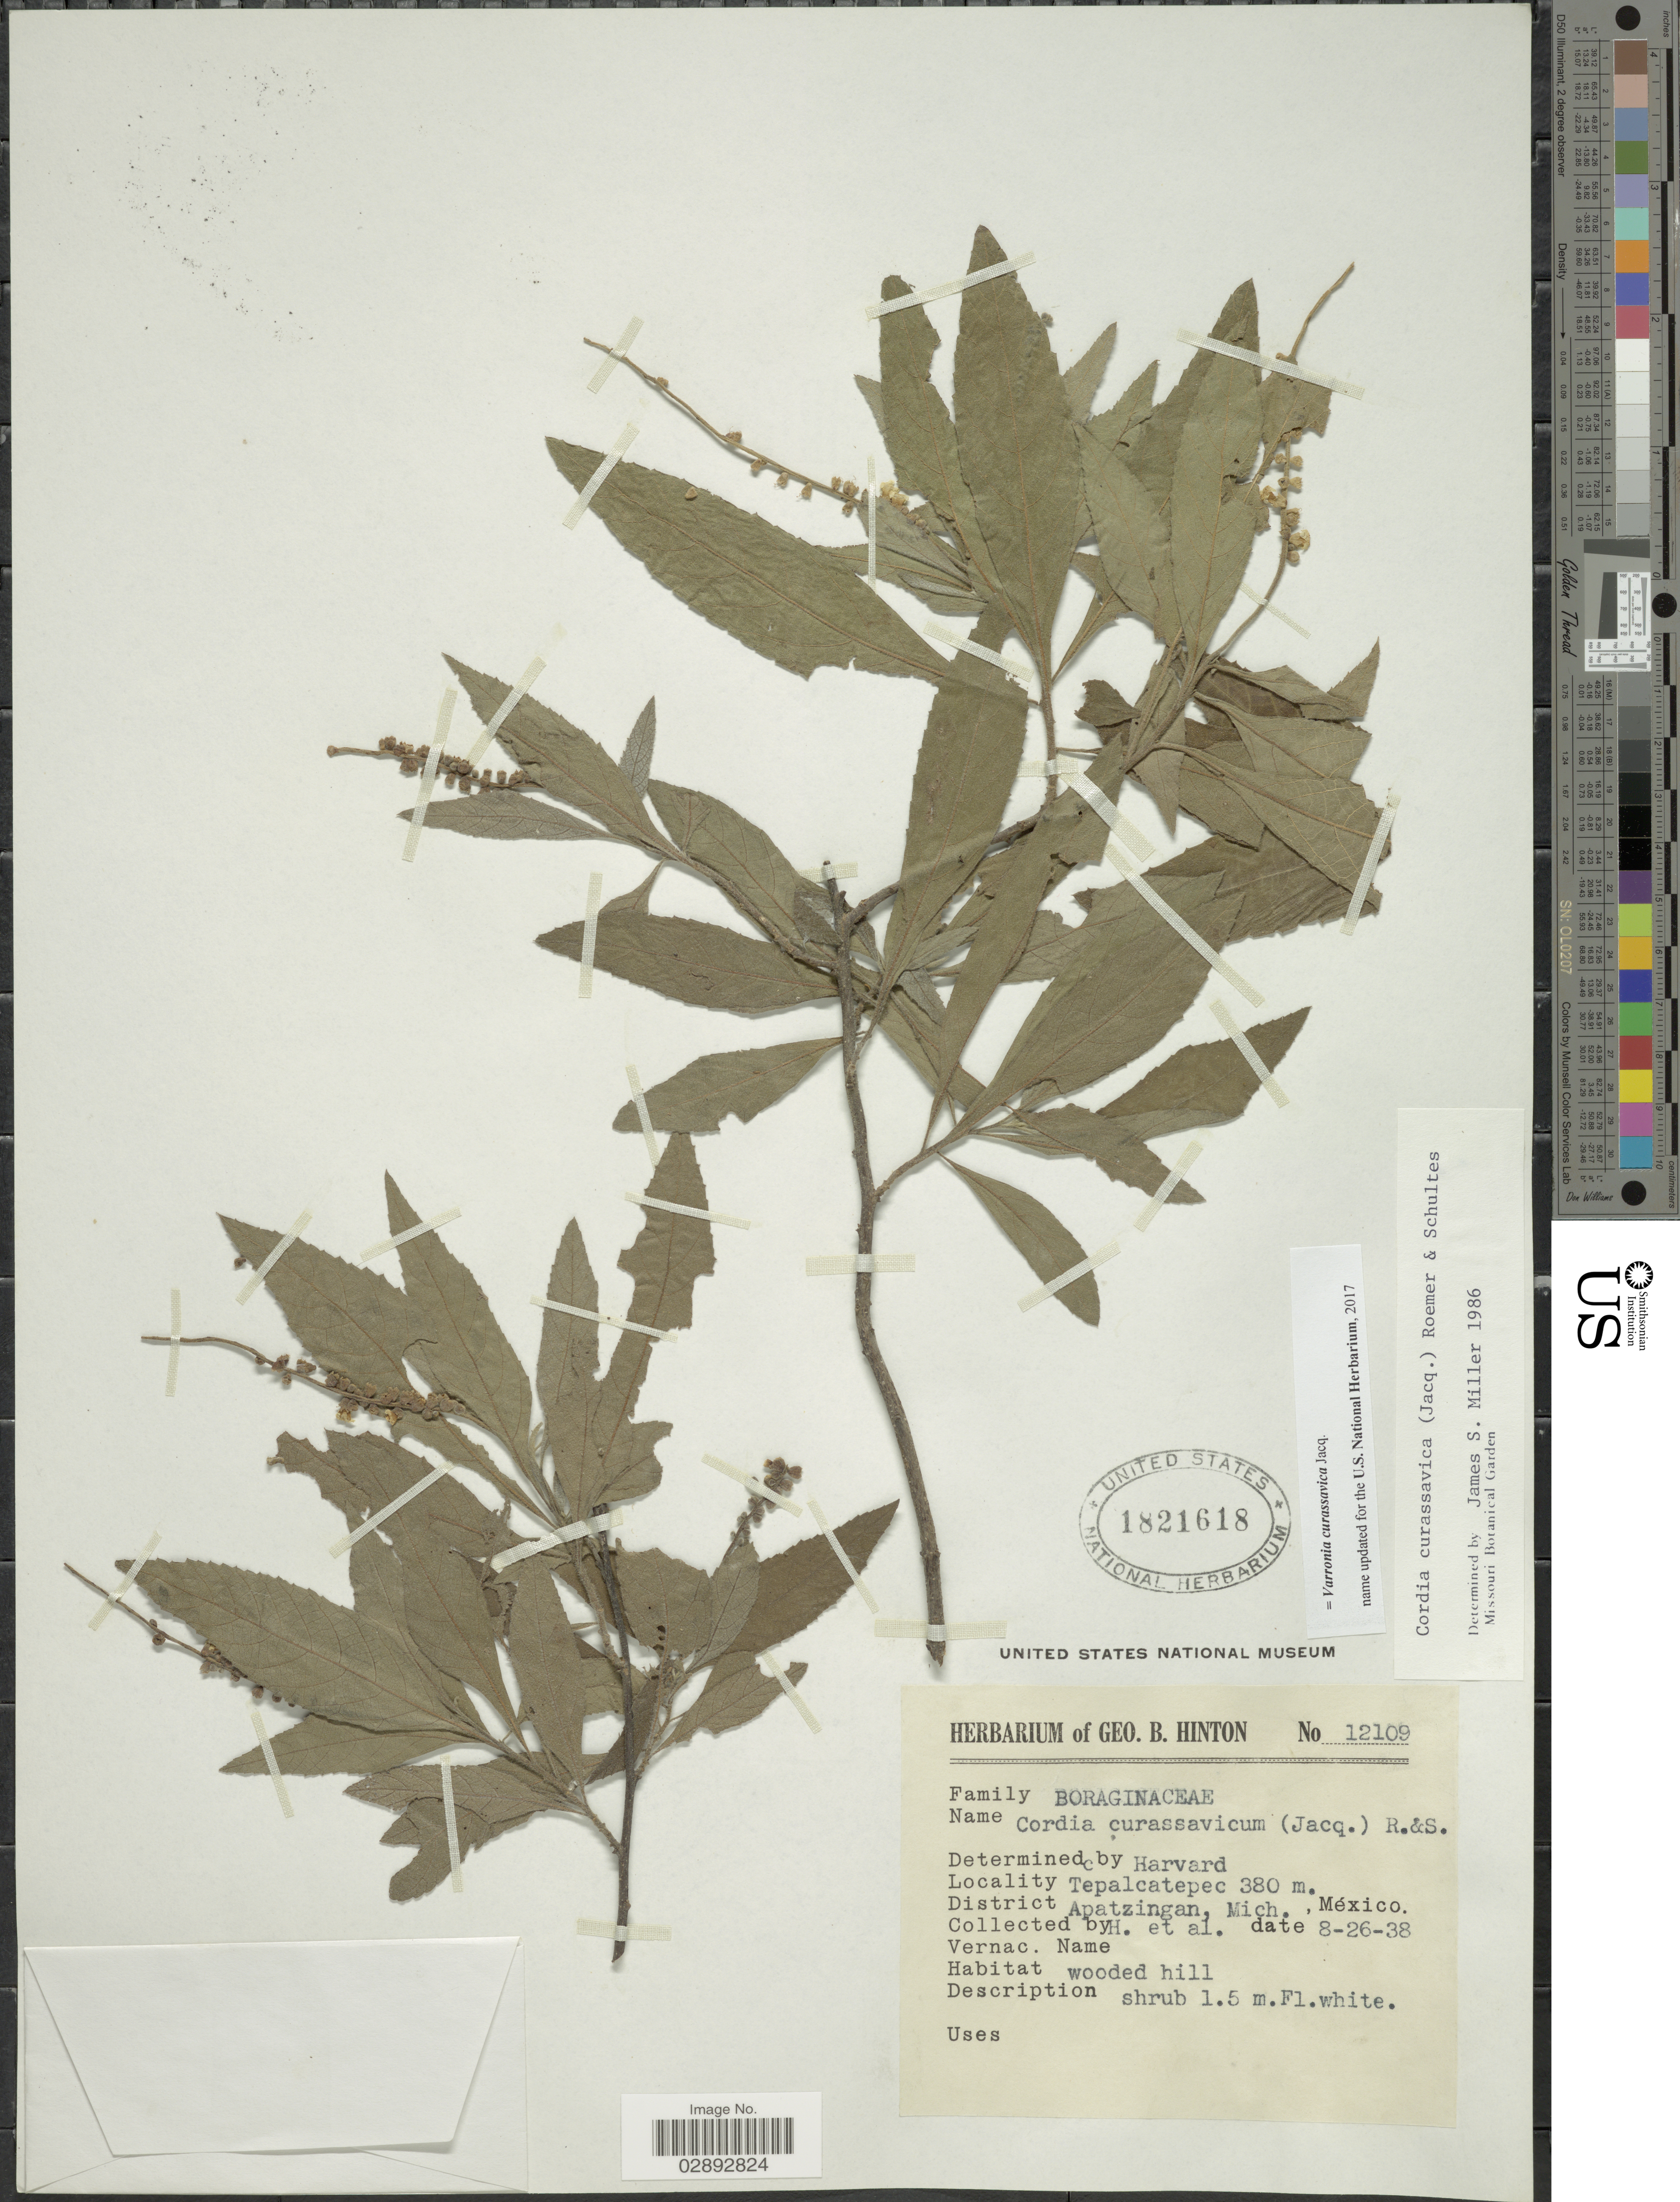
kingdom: Plantae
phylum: Tracheophyta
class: Magnoliopsida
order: Boraginales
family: Cordiaceae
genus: Varronia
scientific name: Varronia curassavica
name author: Jacq.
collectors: G. B. Hinton & et al.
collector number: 12109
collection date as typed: Transcribed d/m/y: 26/8/38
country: Mexico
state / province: Michoacán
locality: Tepalcatepec. District Apatzingan, Mich.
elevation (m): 380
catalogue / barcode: US 1821618